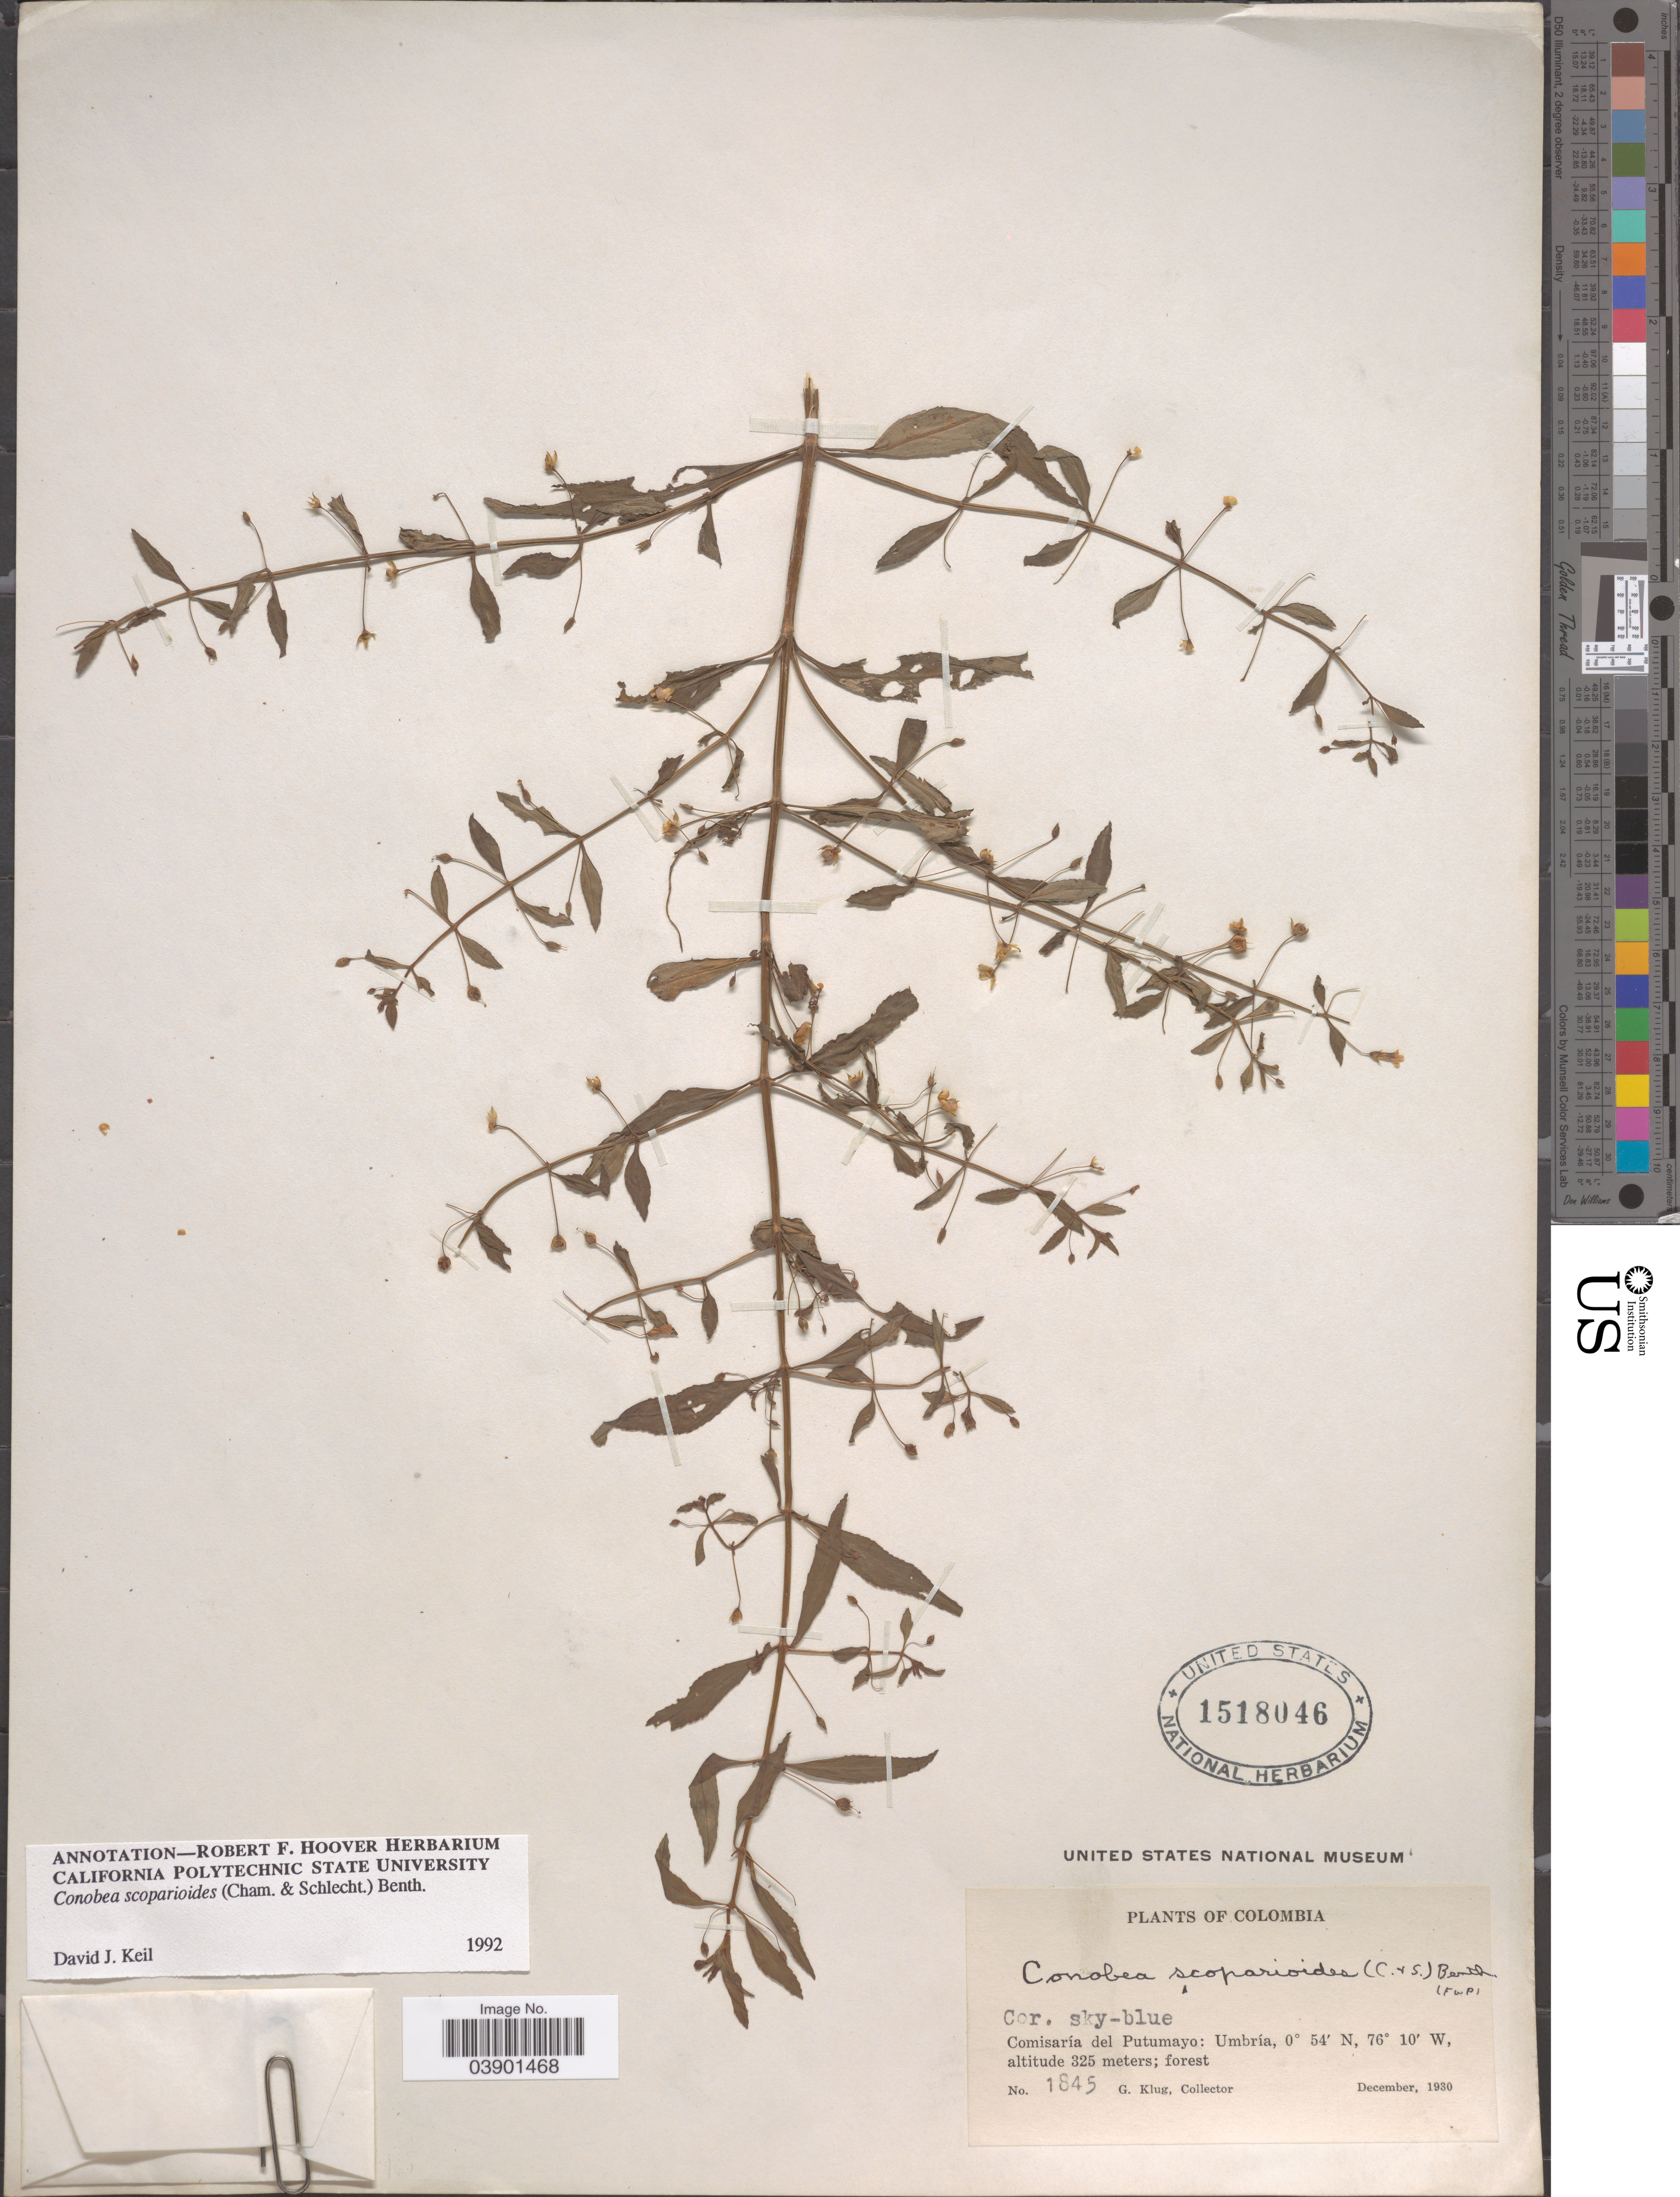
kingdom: Plantae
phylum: Tracheophyta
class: Magnoliopsida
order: Lamiales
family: Plantaginaceae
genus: Conobea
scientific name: Conobea scoparioides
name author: (Cham. & Schltdl.) Benth.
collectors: G. Klug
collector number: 1845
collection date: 1930-12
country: Colombia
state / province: Putumayo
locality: Comisaría del Putumayo: Umbría.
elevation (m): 325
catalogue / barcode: US 1518046